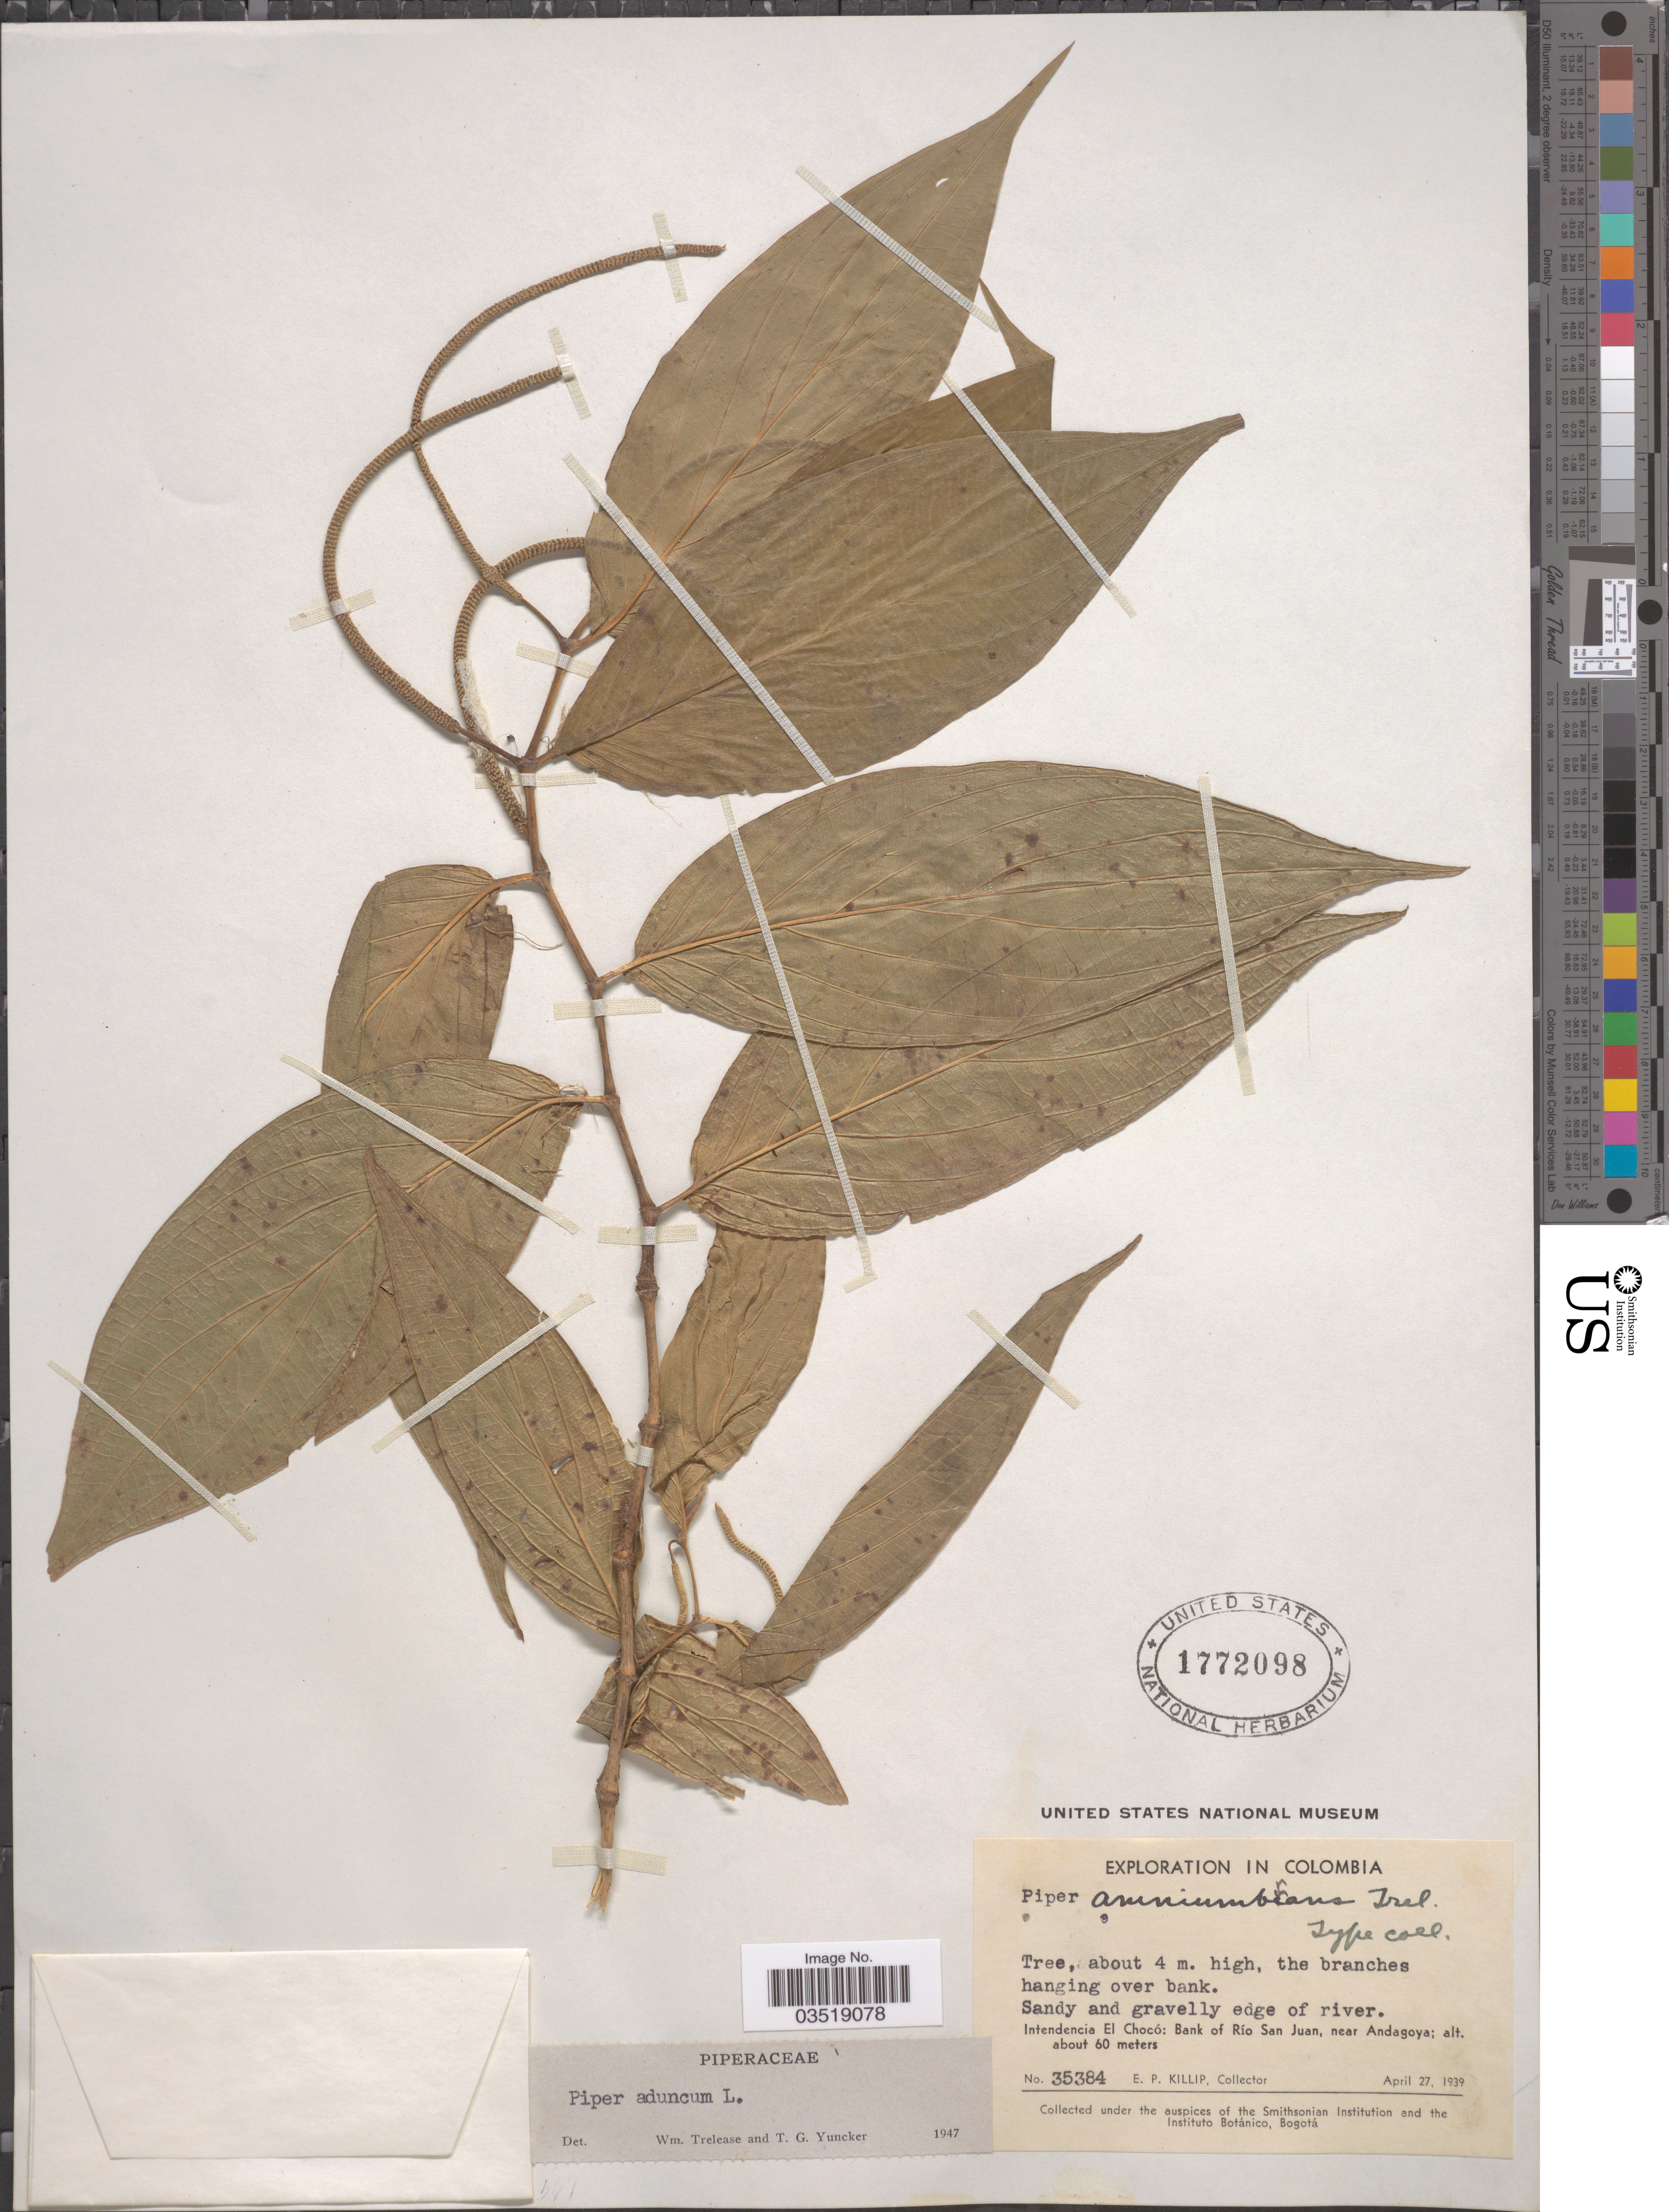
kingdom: Plantae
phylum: Tracheophyta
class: Magnoliopsida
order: Piperales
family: Piperaceae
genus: Piper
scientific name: Piper aduncum var. aduncum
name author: L.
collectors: E. P. Killip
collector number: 35384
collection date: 1939-04-27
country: Colombia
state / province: Chocó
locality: Intendencia El Chocó: Bank of Río San Juan, near Andagoya.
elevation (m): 60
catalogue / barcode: US 1772098